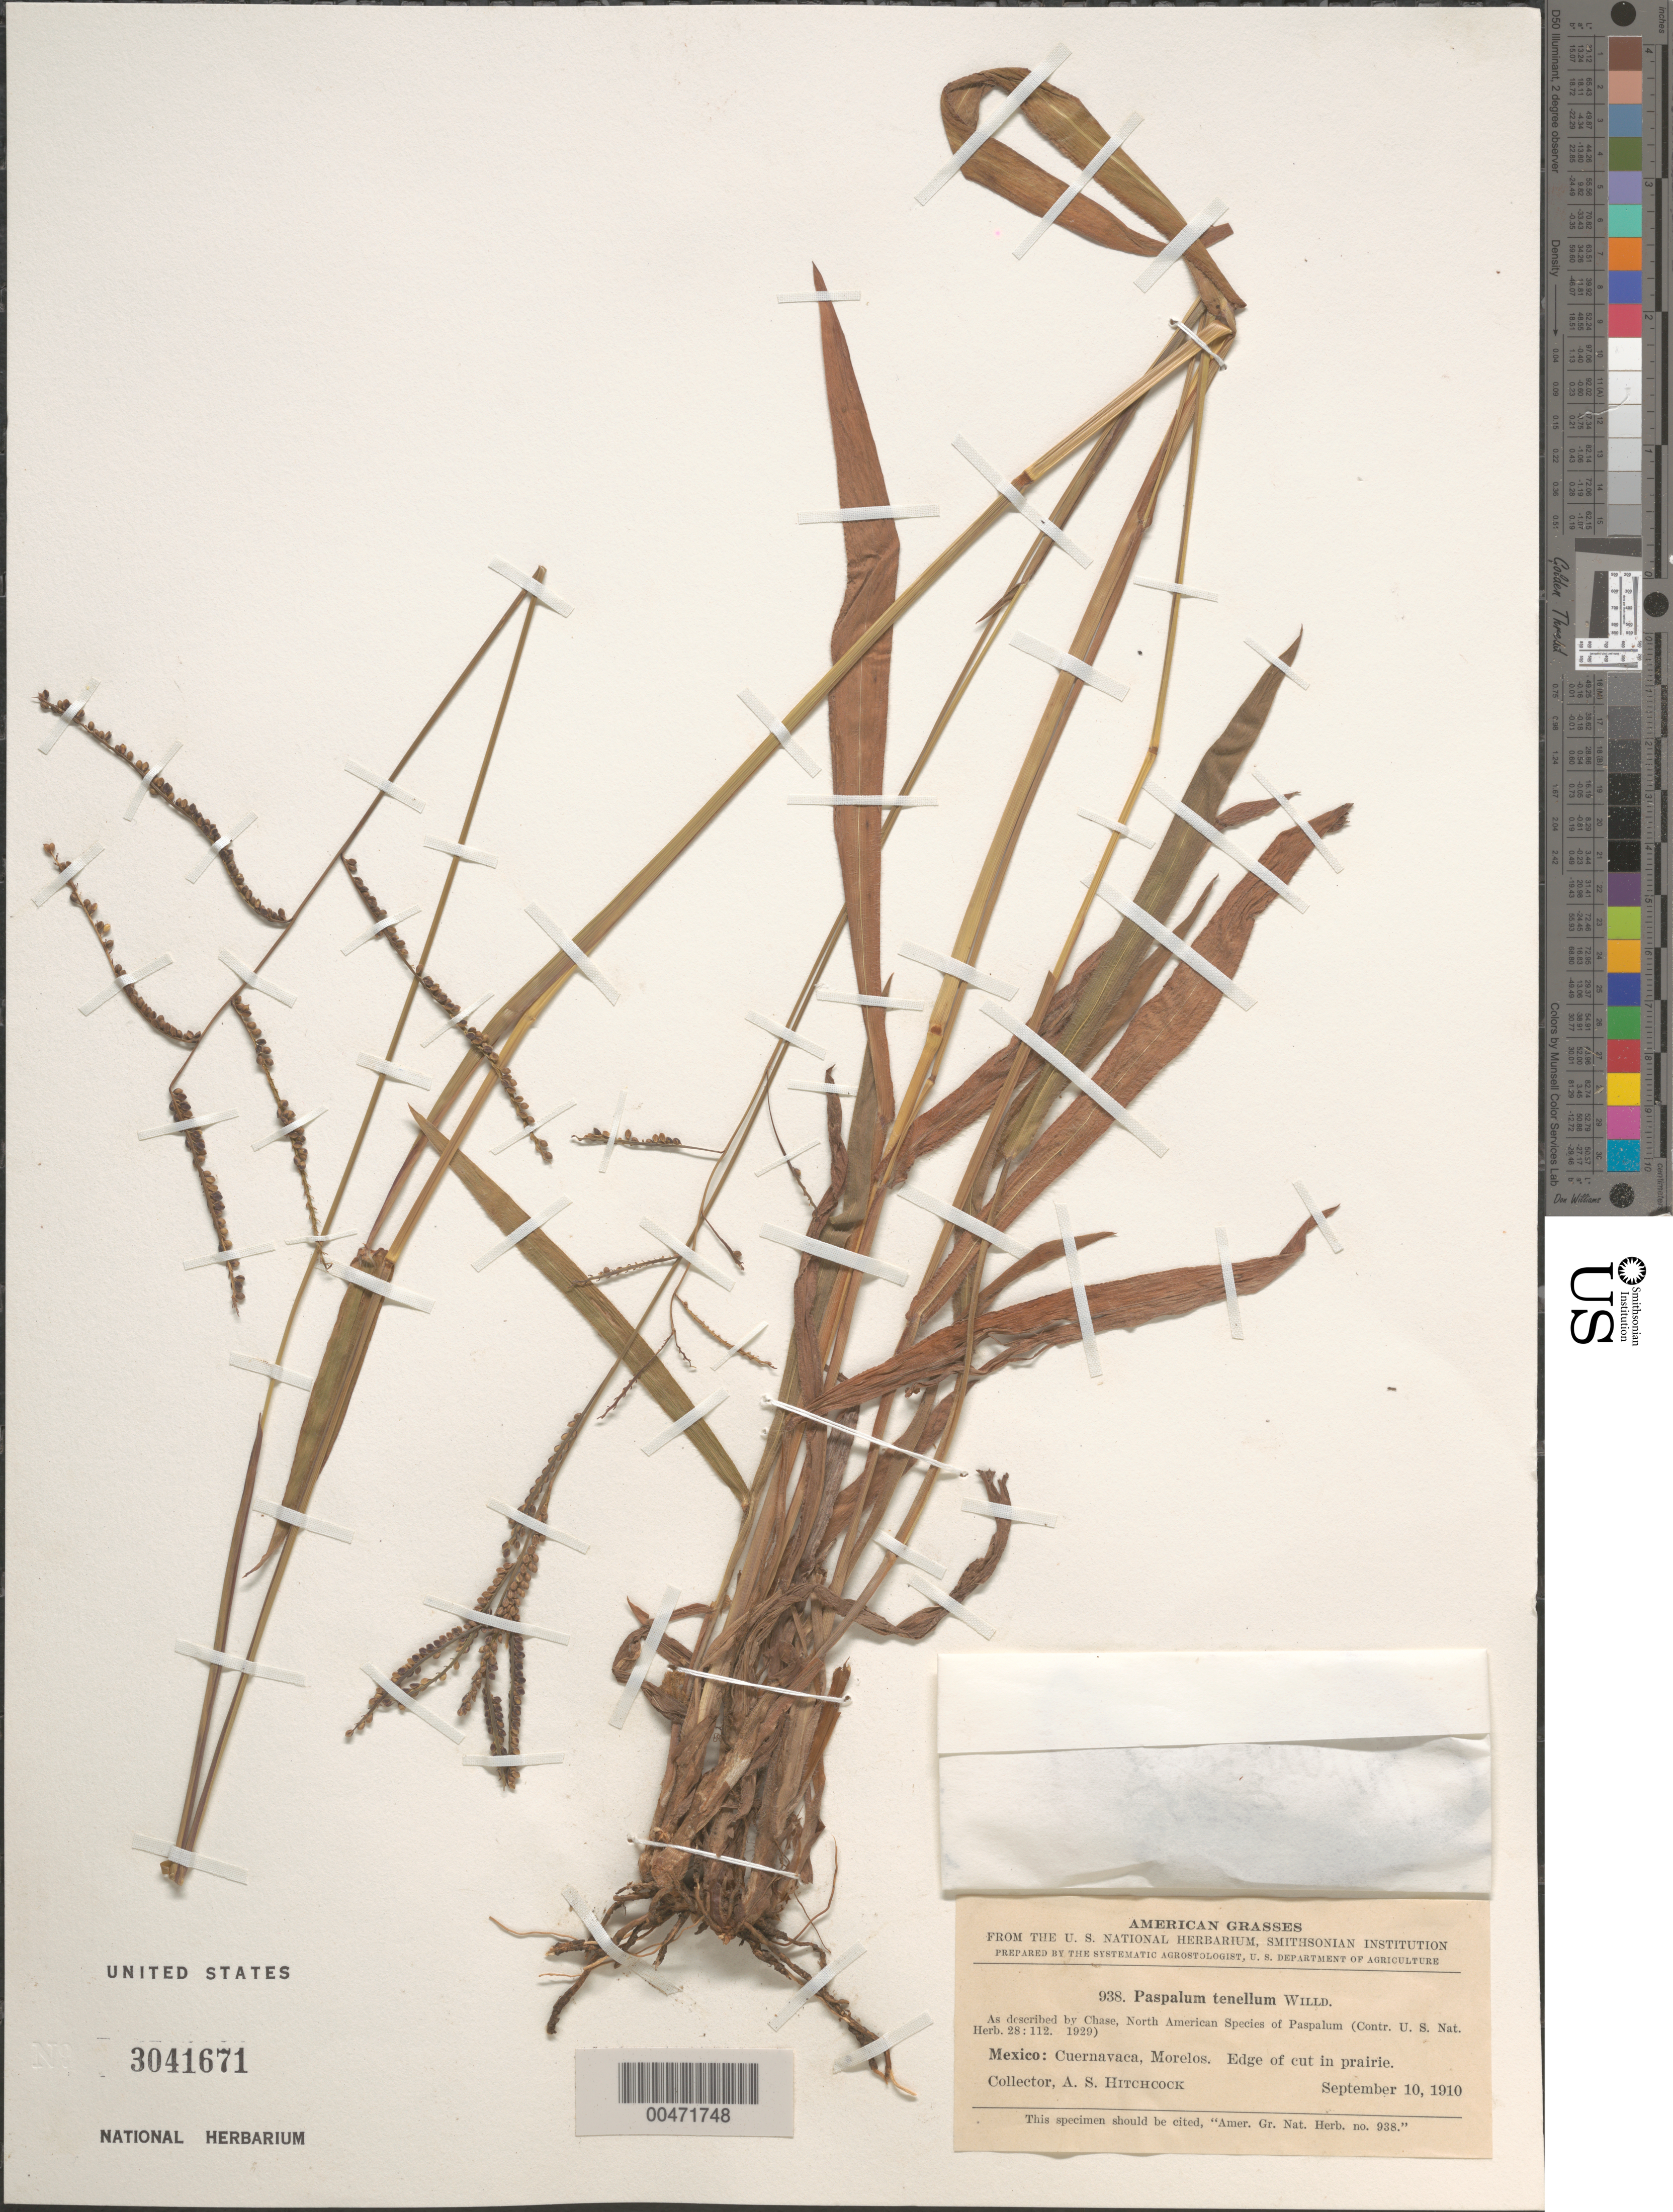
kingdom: Plantae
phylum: Tracheophyta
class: Liliopsida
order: Poales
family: Poaceae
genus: Paspalum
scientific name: Paspalum tenellum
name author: Willd.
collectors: A. S. Hitchcock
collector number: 938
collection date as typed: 10 Sep 1910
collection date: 1910-09-10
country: Mexico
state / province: Morelos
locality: Cuernavaca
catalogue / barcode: US 3041671